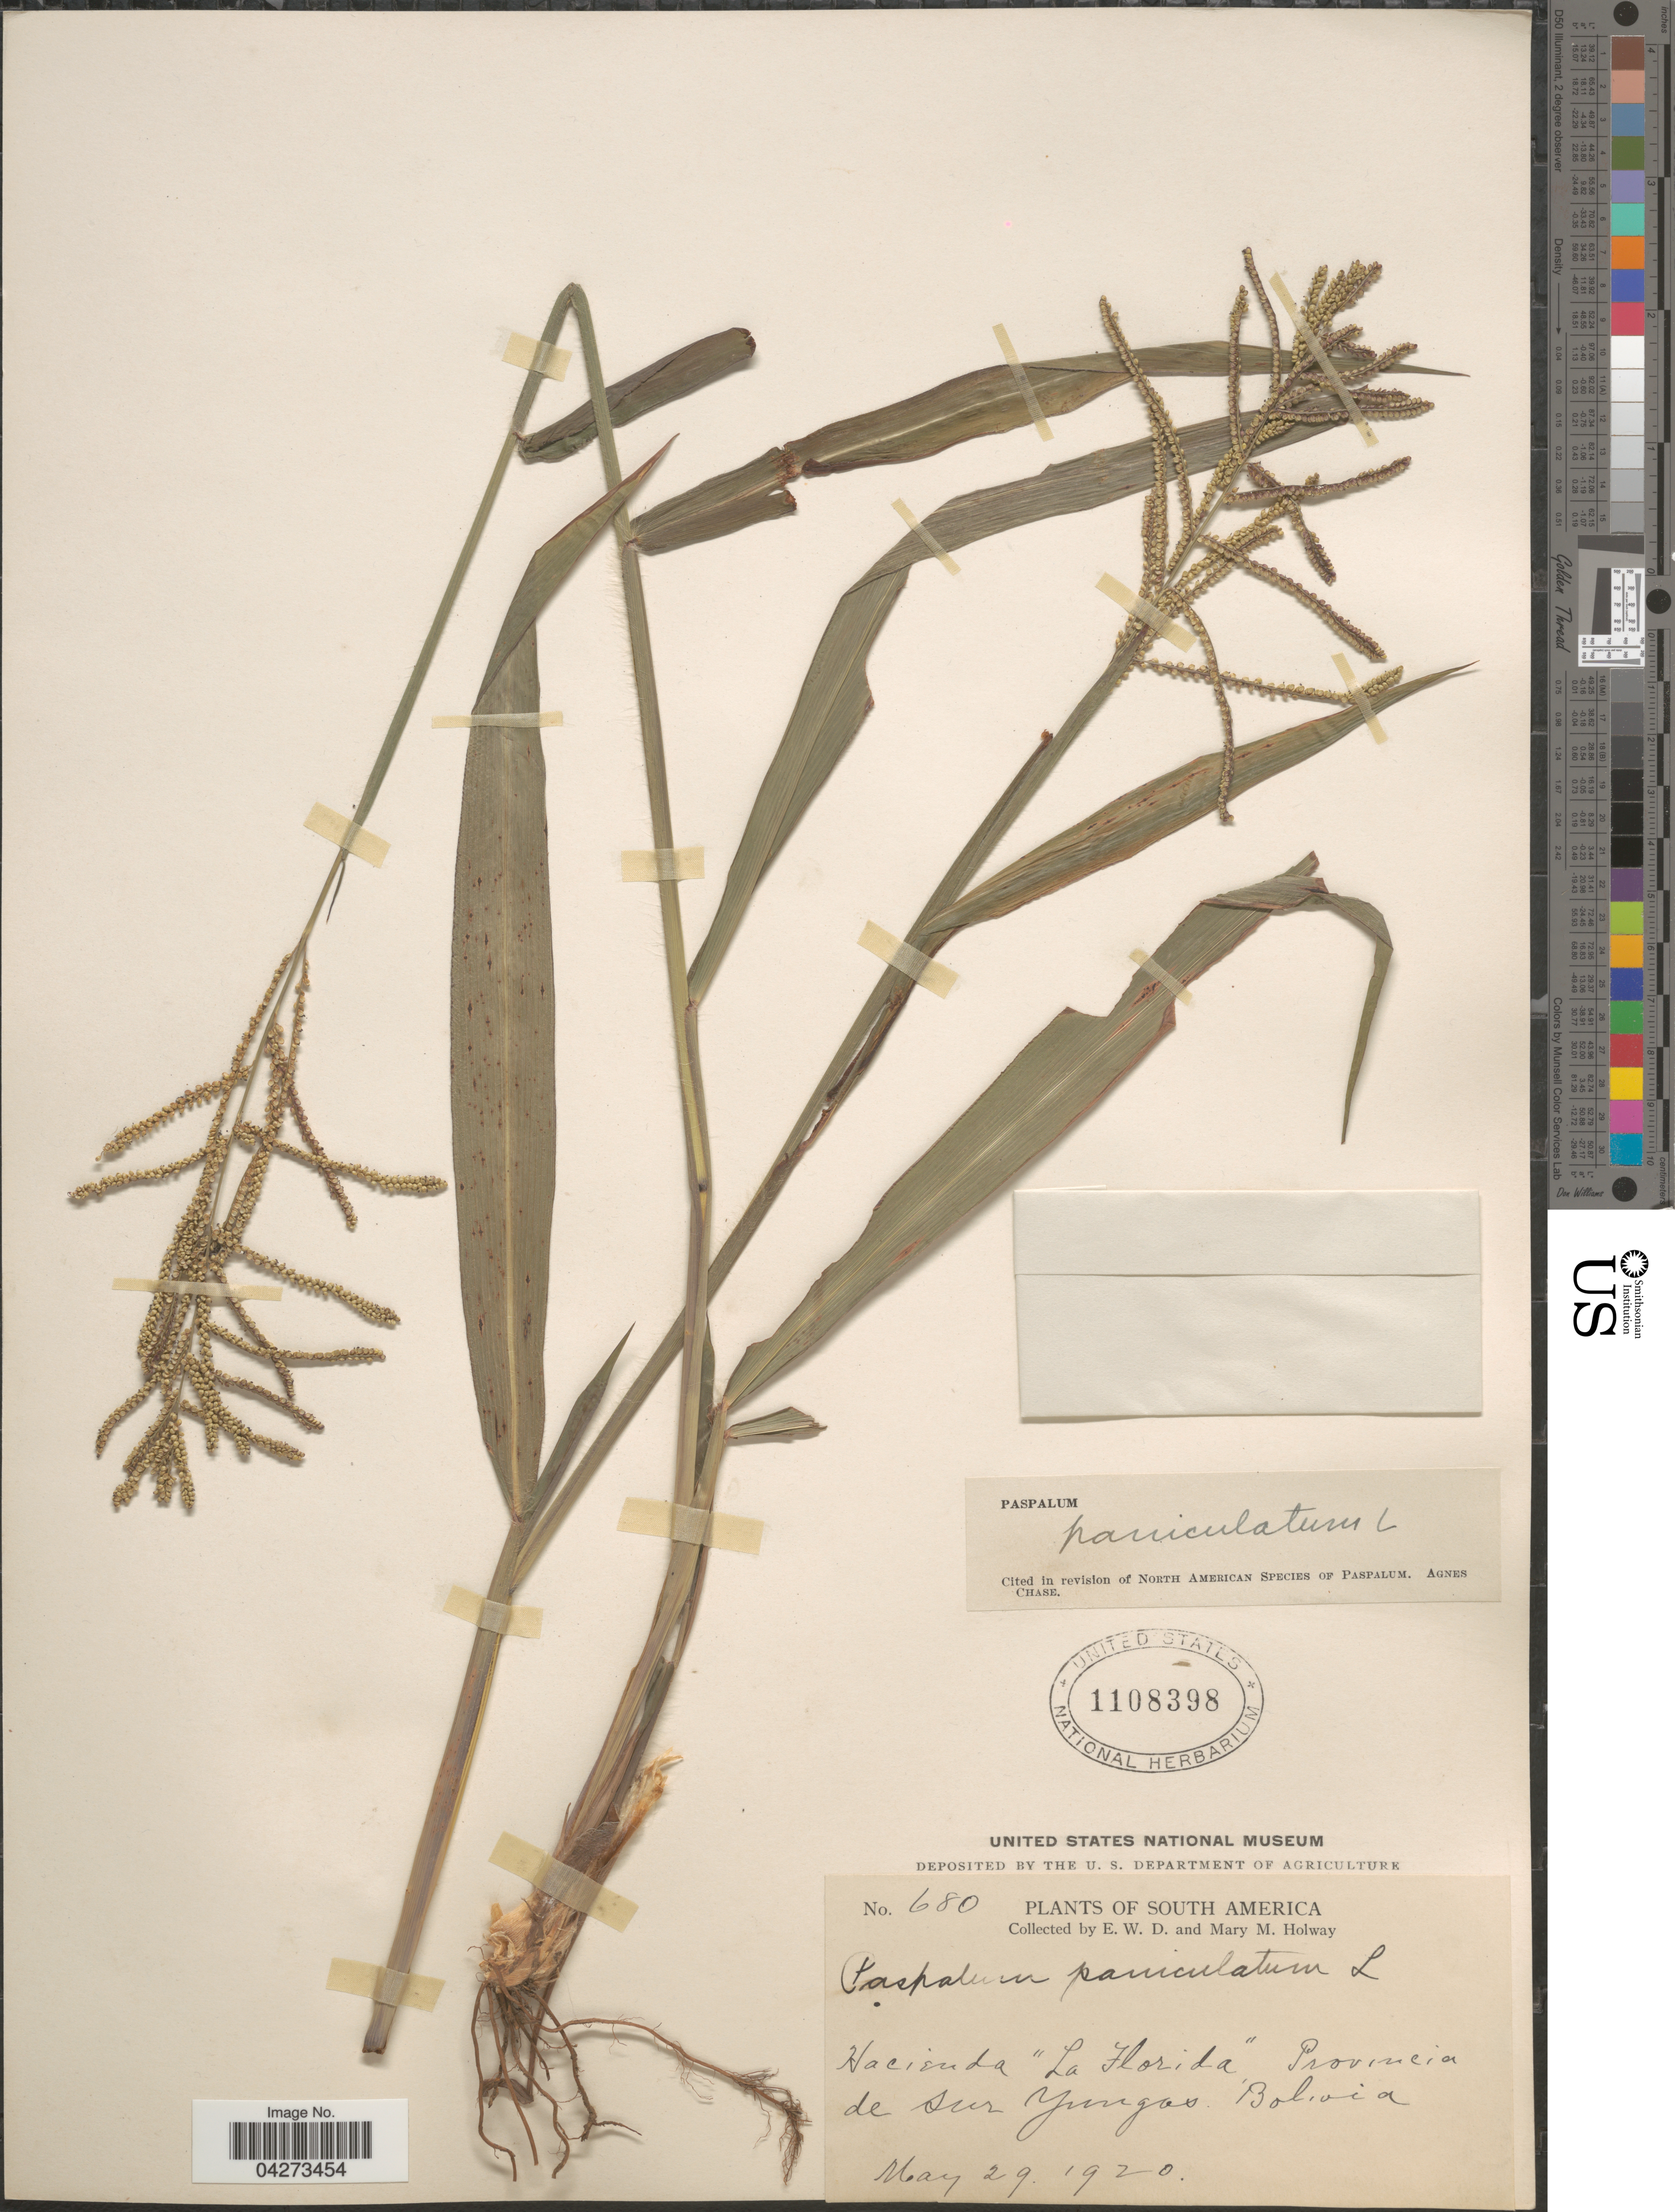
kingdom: Plantae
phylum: Tracheophyta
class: Liliopsida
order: Poales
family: Poaceae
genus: Paspalum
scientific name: Paspalum paniculatum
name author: L.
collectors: E. W. D. Holway & M. M. Holway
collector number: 680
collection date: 1920-05-29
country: Bolivia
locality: Hacienda "La Florida", Provincia de Sur Yungas.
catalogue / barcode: US 1108398